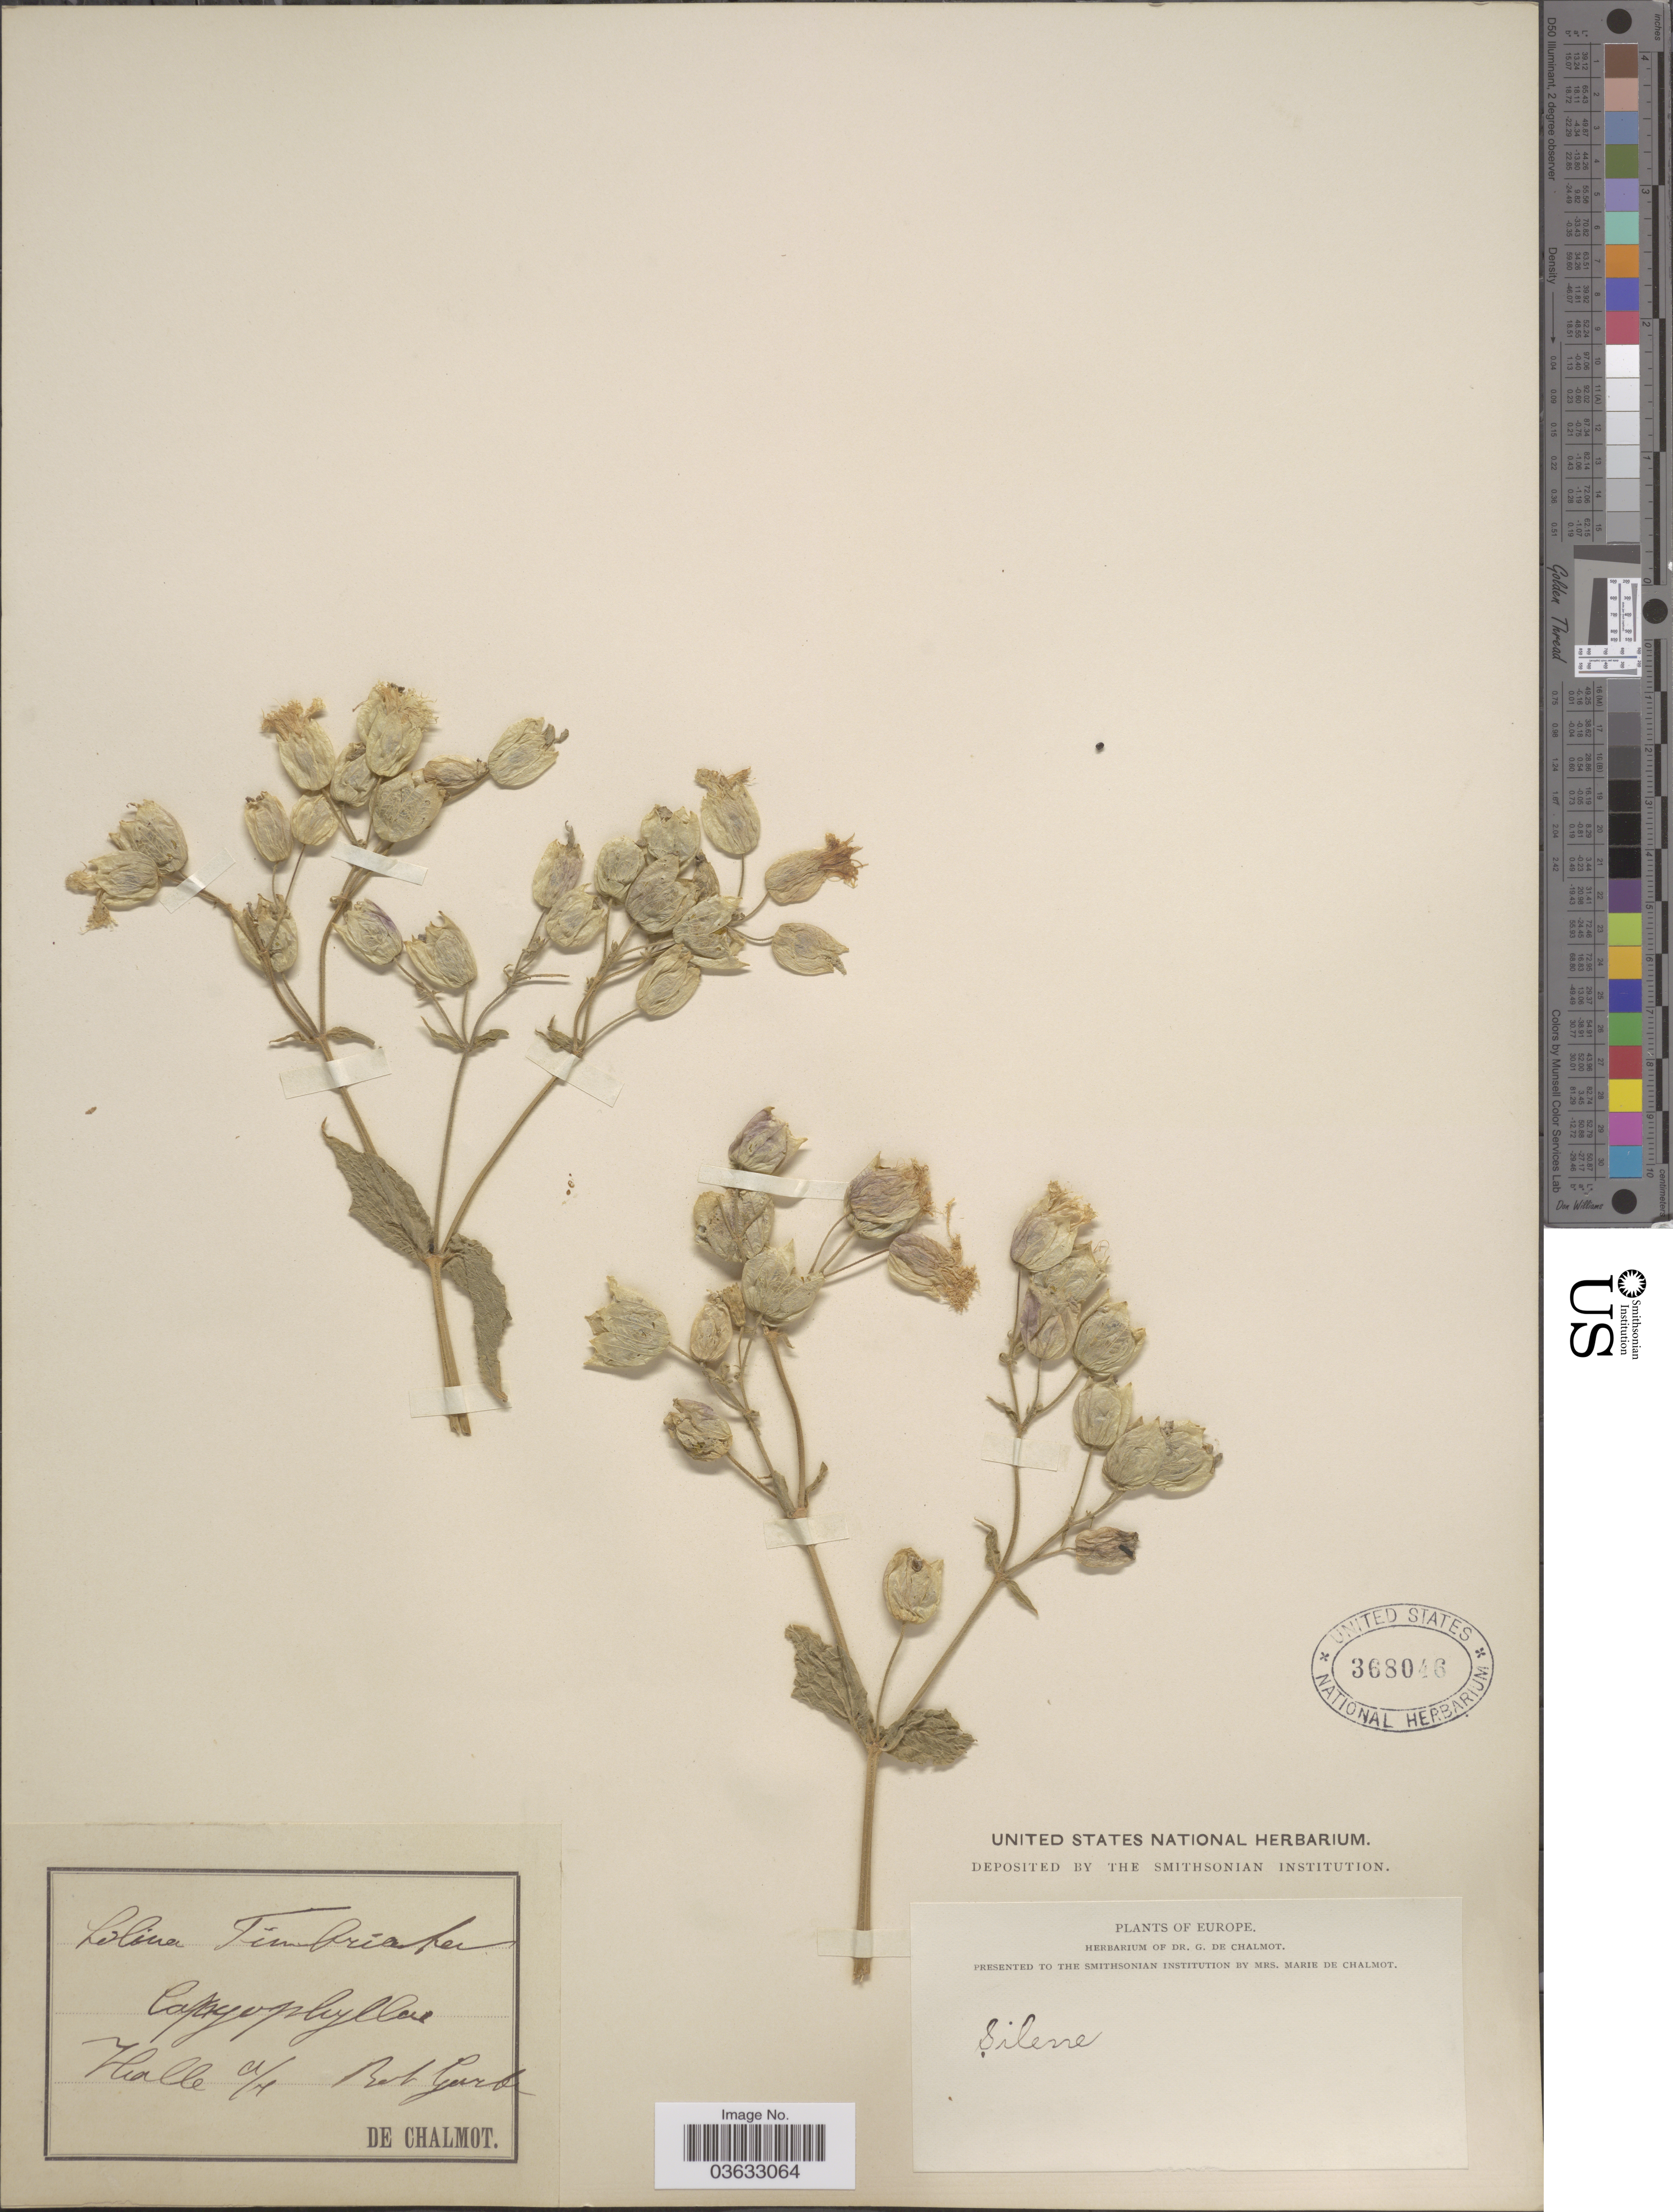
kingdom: Plantae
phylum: Tracheophyta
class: Magnoliopsida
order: Caryophyllales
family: Caryophyllaceae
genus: Silene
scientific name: Silene fimbriata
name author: Sims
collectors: G. de Chalmot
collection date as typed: Transcribed d/m/y: /4/7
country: Germany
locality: Halle, Bot. Gard.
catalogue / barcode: US 368046